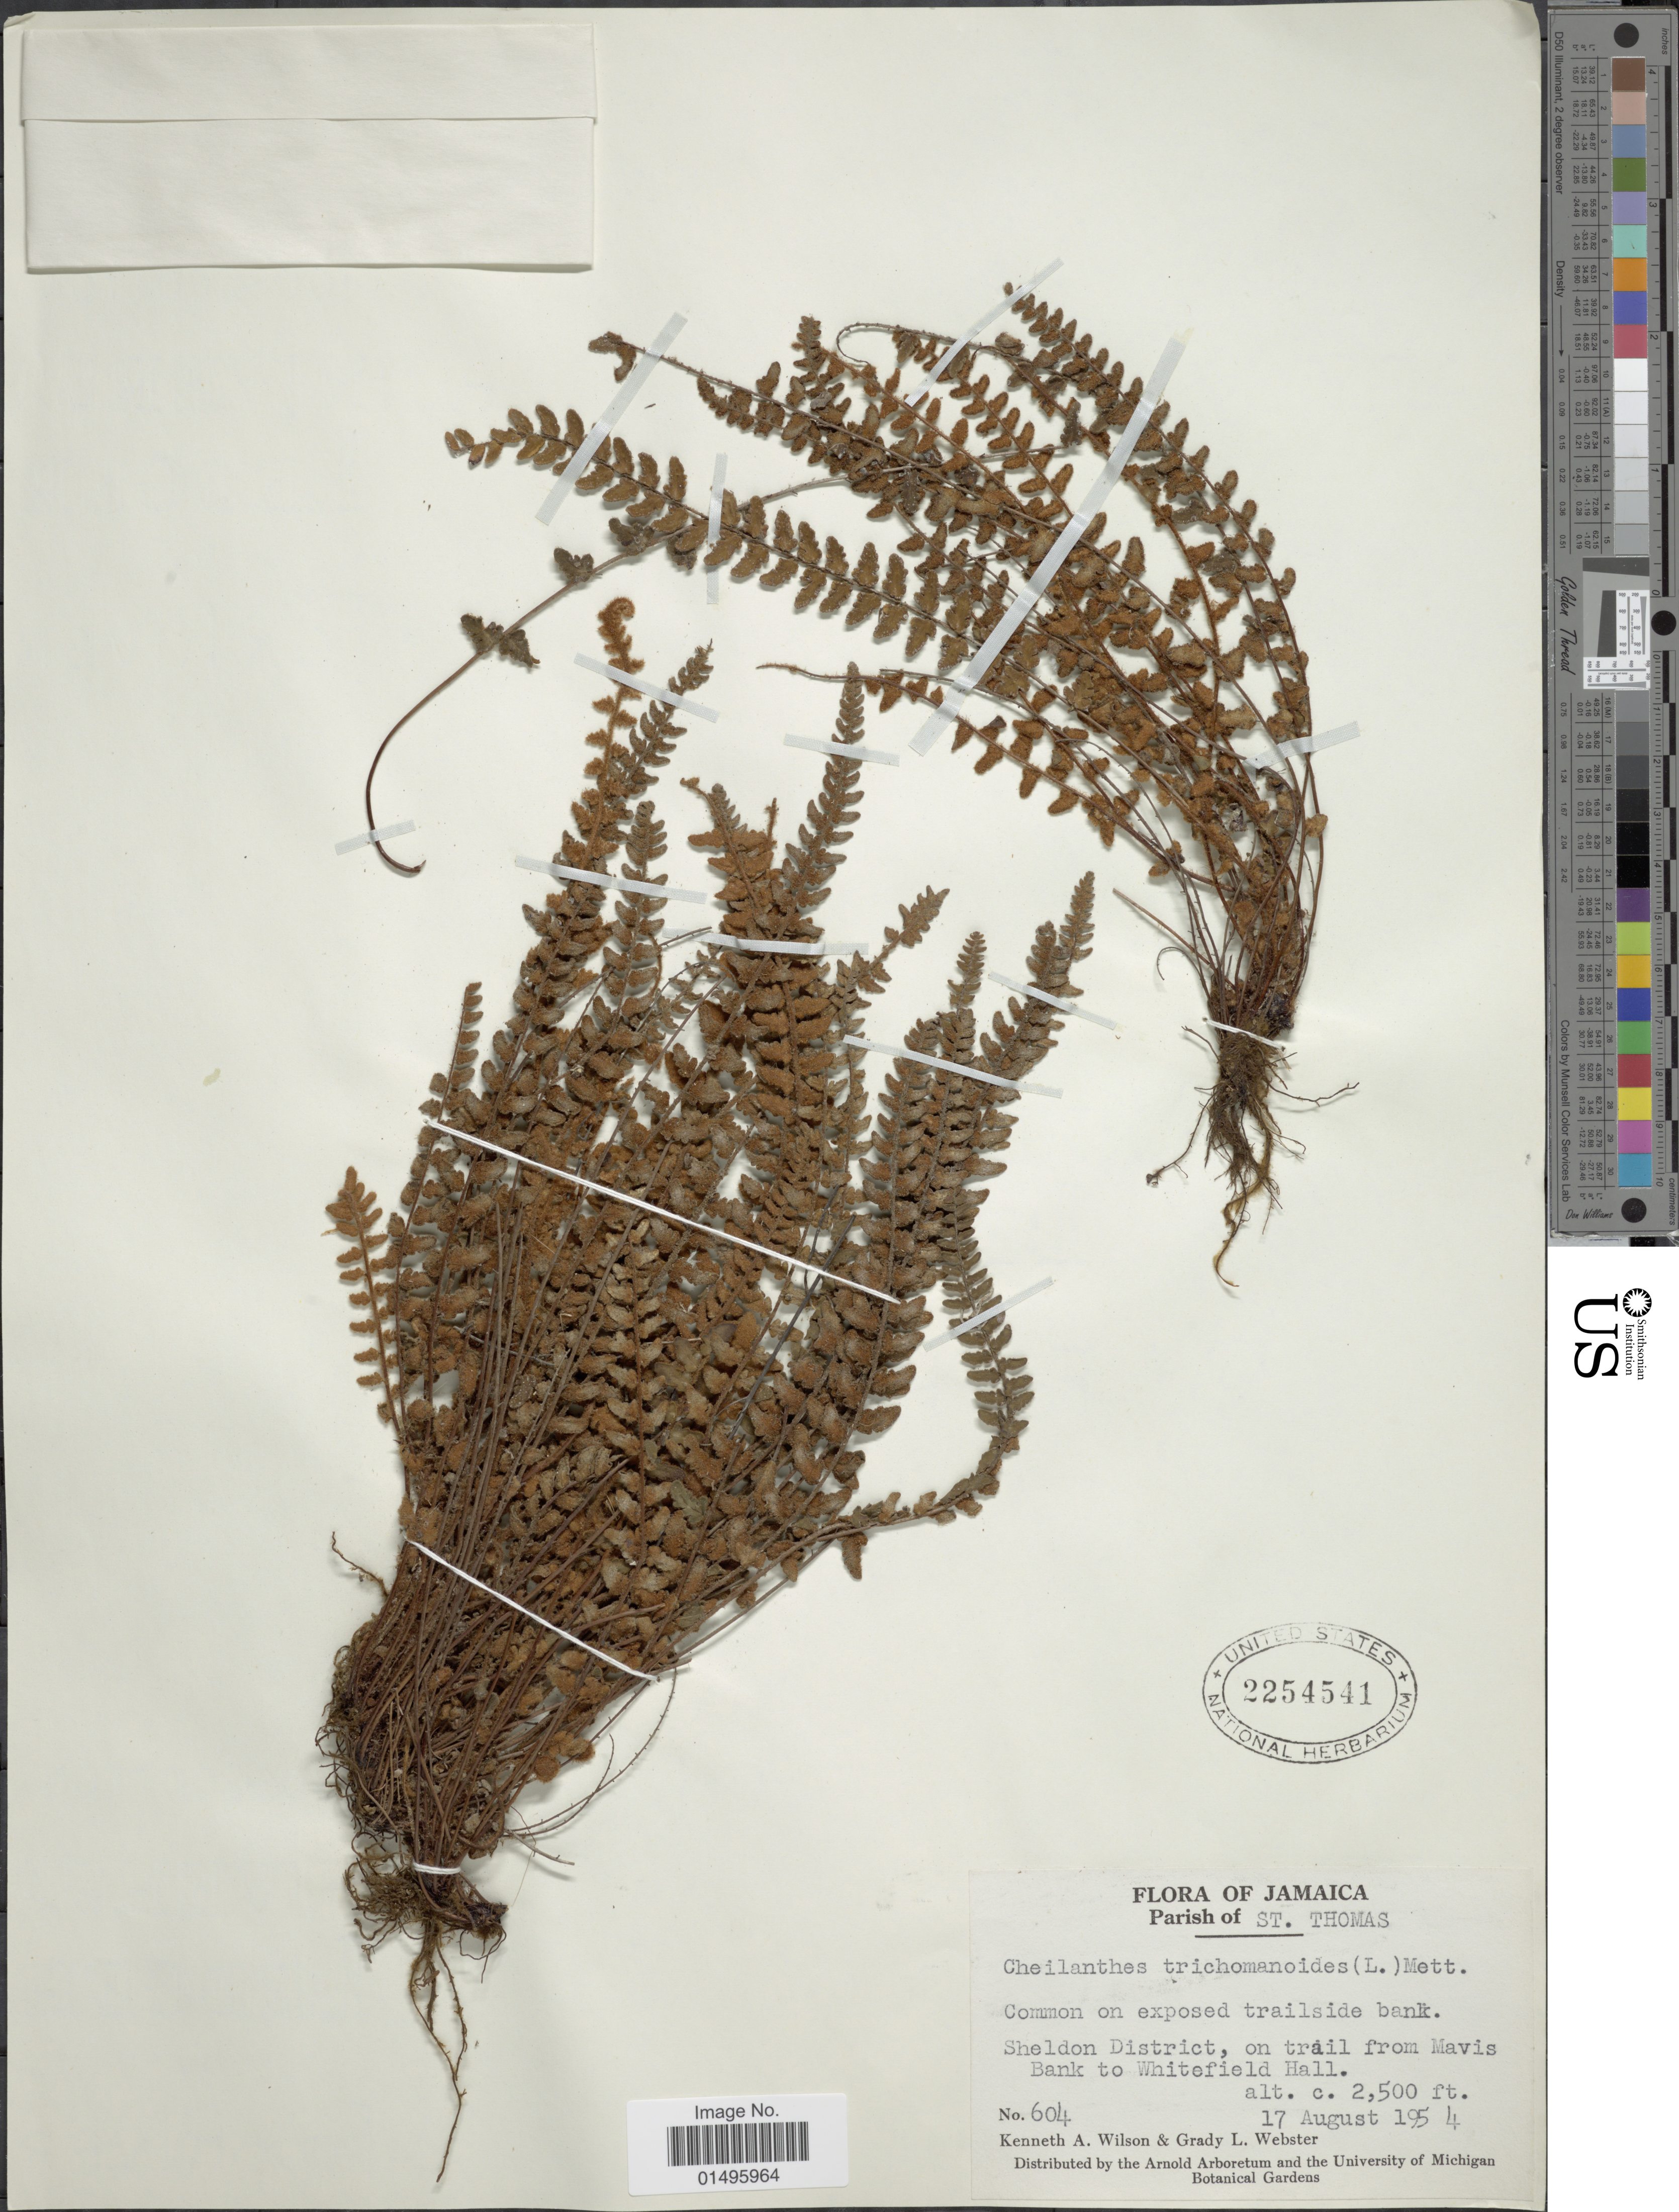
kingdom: Plantae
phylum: Tracheophyta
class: Polypodiopsida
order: Polypodiales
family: Pteridaceae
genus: Notholaena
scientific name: Notholaena trichomanoides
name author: (L.) Desv.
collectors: K. A. Wilson & G. L. Webster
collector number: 604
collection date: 1954-08-17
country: Jamaica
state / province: Saint Thomas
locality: Jamaica, Parish of St. Thomas, Sheldon district, on trail from Mavis Bank to Whitefield Hall.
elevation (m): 762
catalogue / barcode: US 2254541